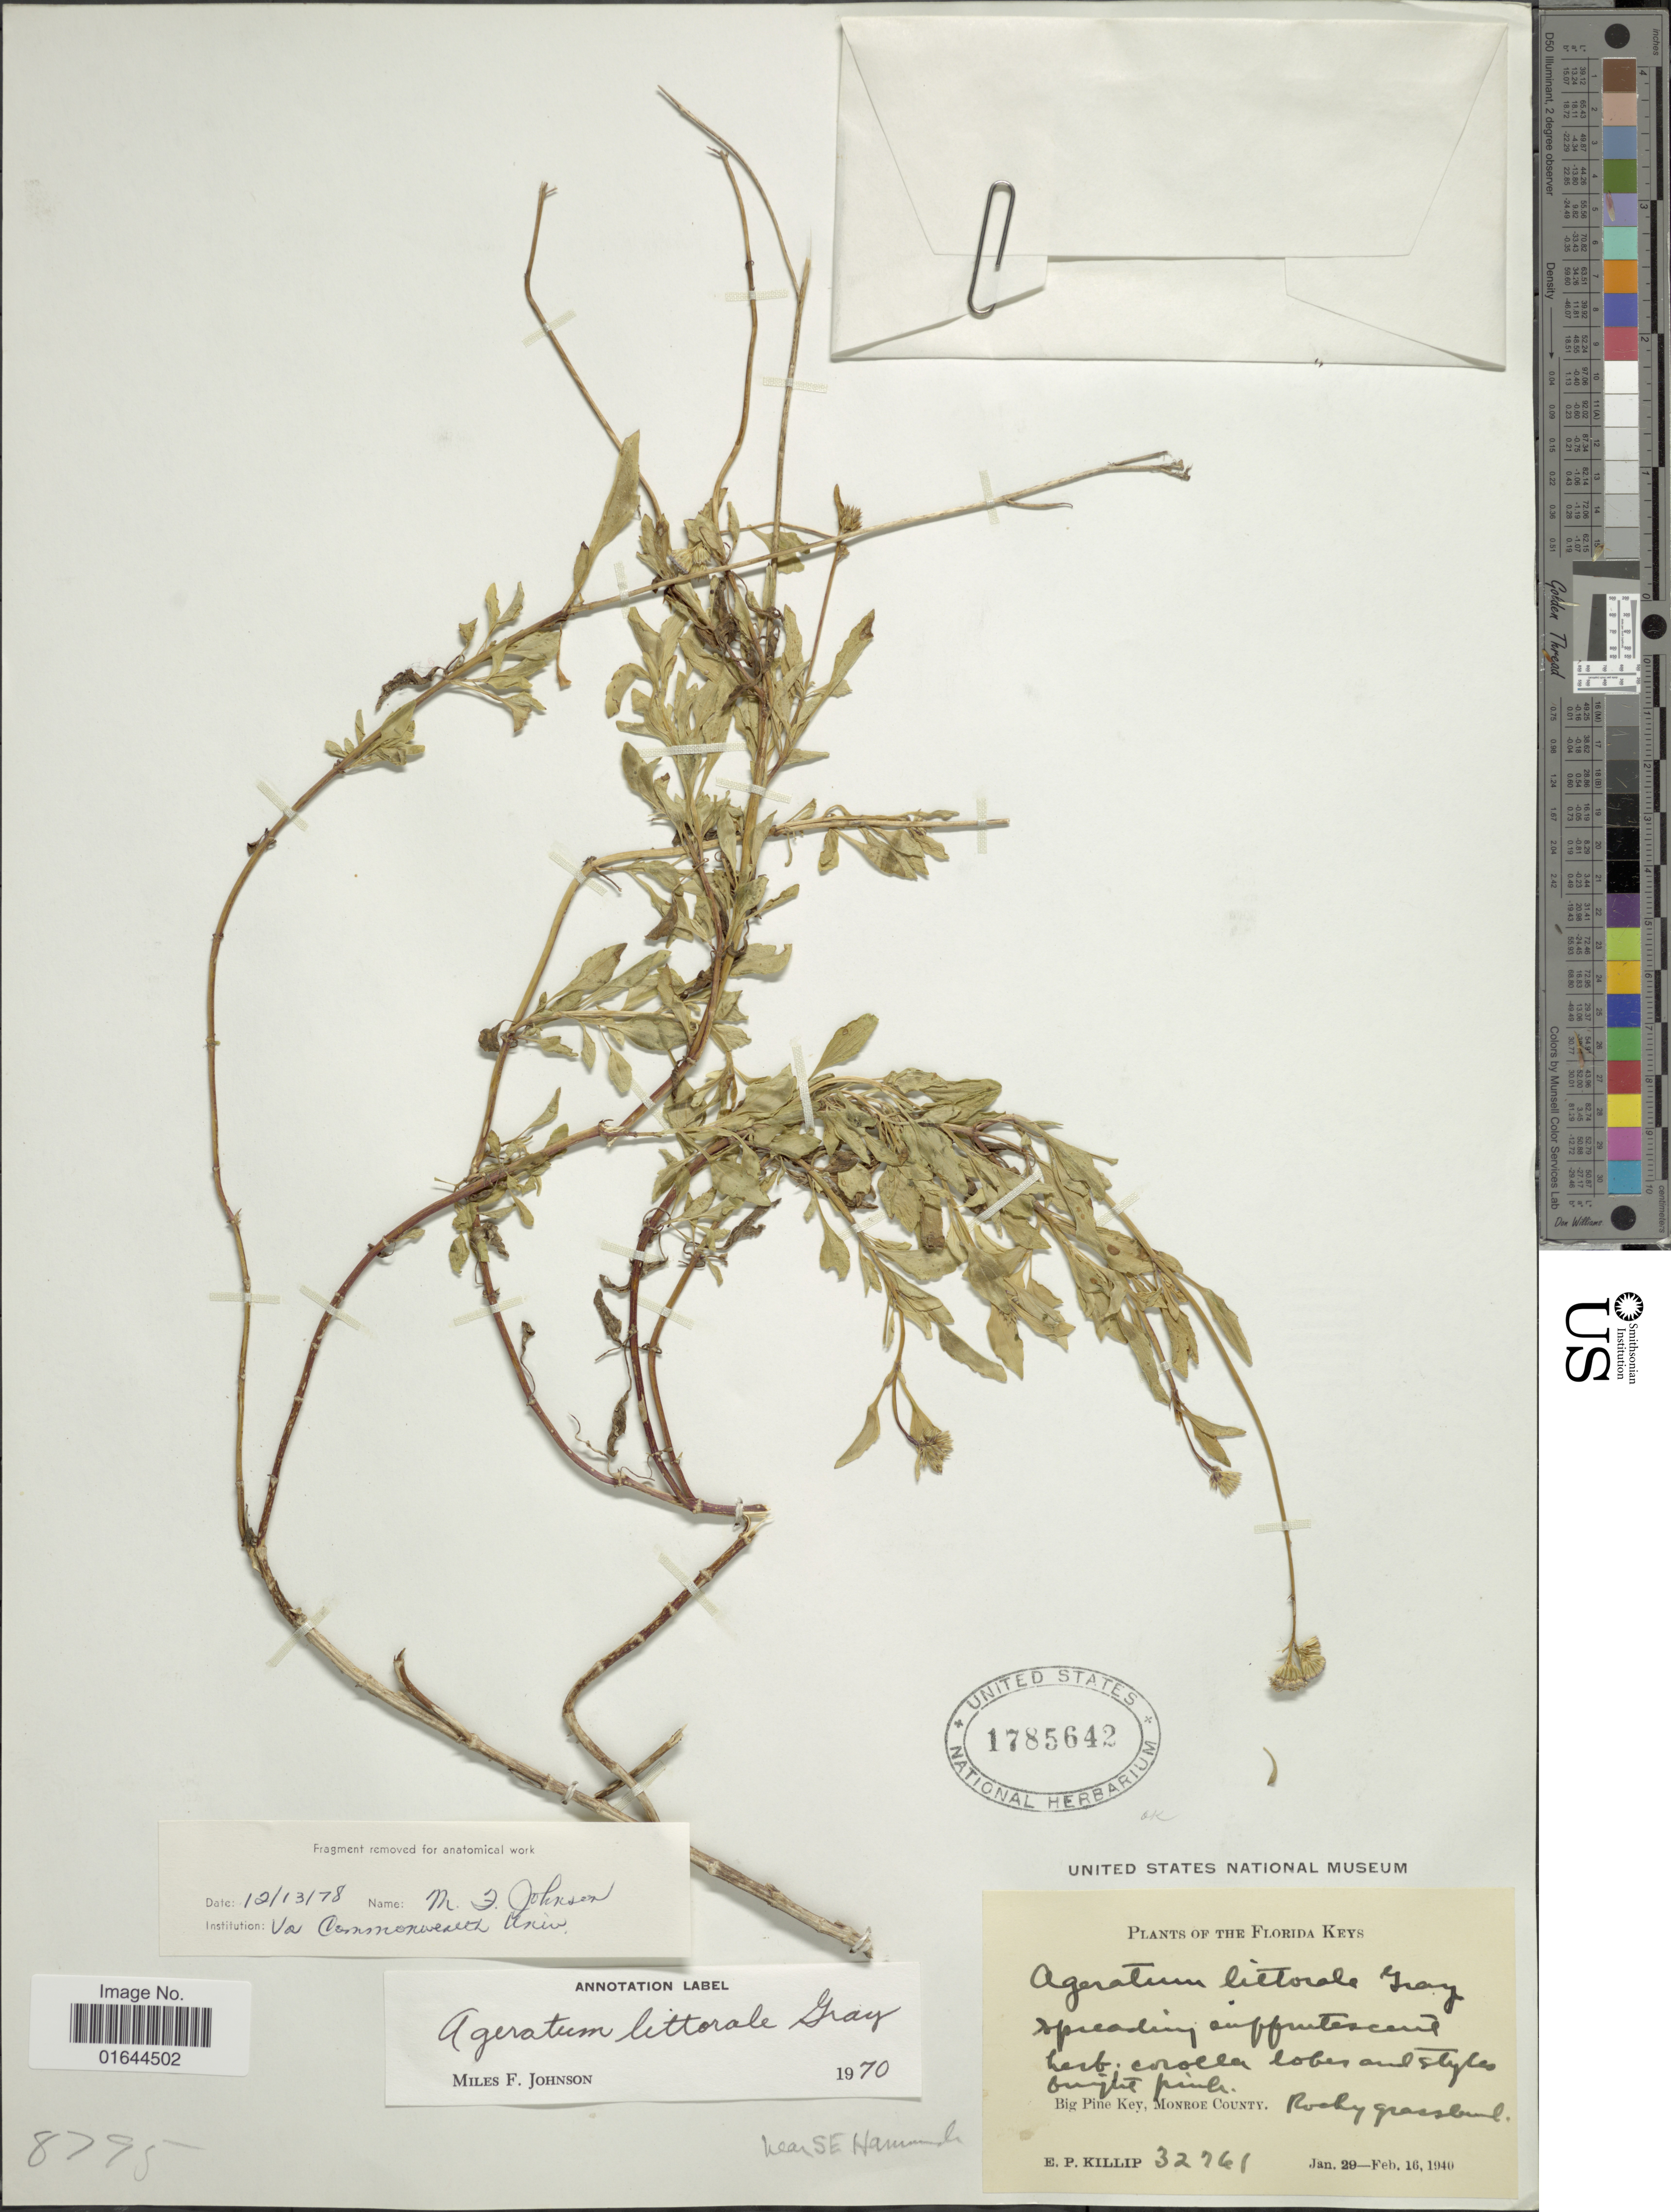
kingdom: Plantae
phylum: Tracheophyta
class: Magnoliopsida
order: Asterales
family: Asteraceae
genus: Ageratum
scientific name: Ageratum littorale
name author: A. Gray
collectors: E. P. Killip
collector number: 32761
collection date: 1940-01-29/1940-02-16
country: United States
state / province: Florida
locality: The Florida Keys. Big Pine Key, Monroe County.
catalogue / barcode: US 1785642